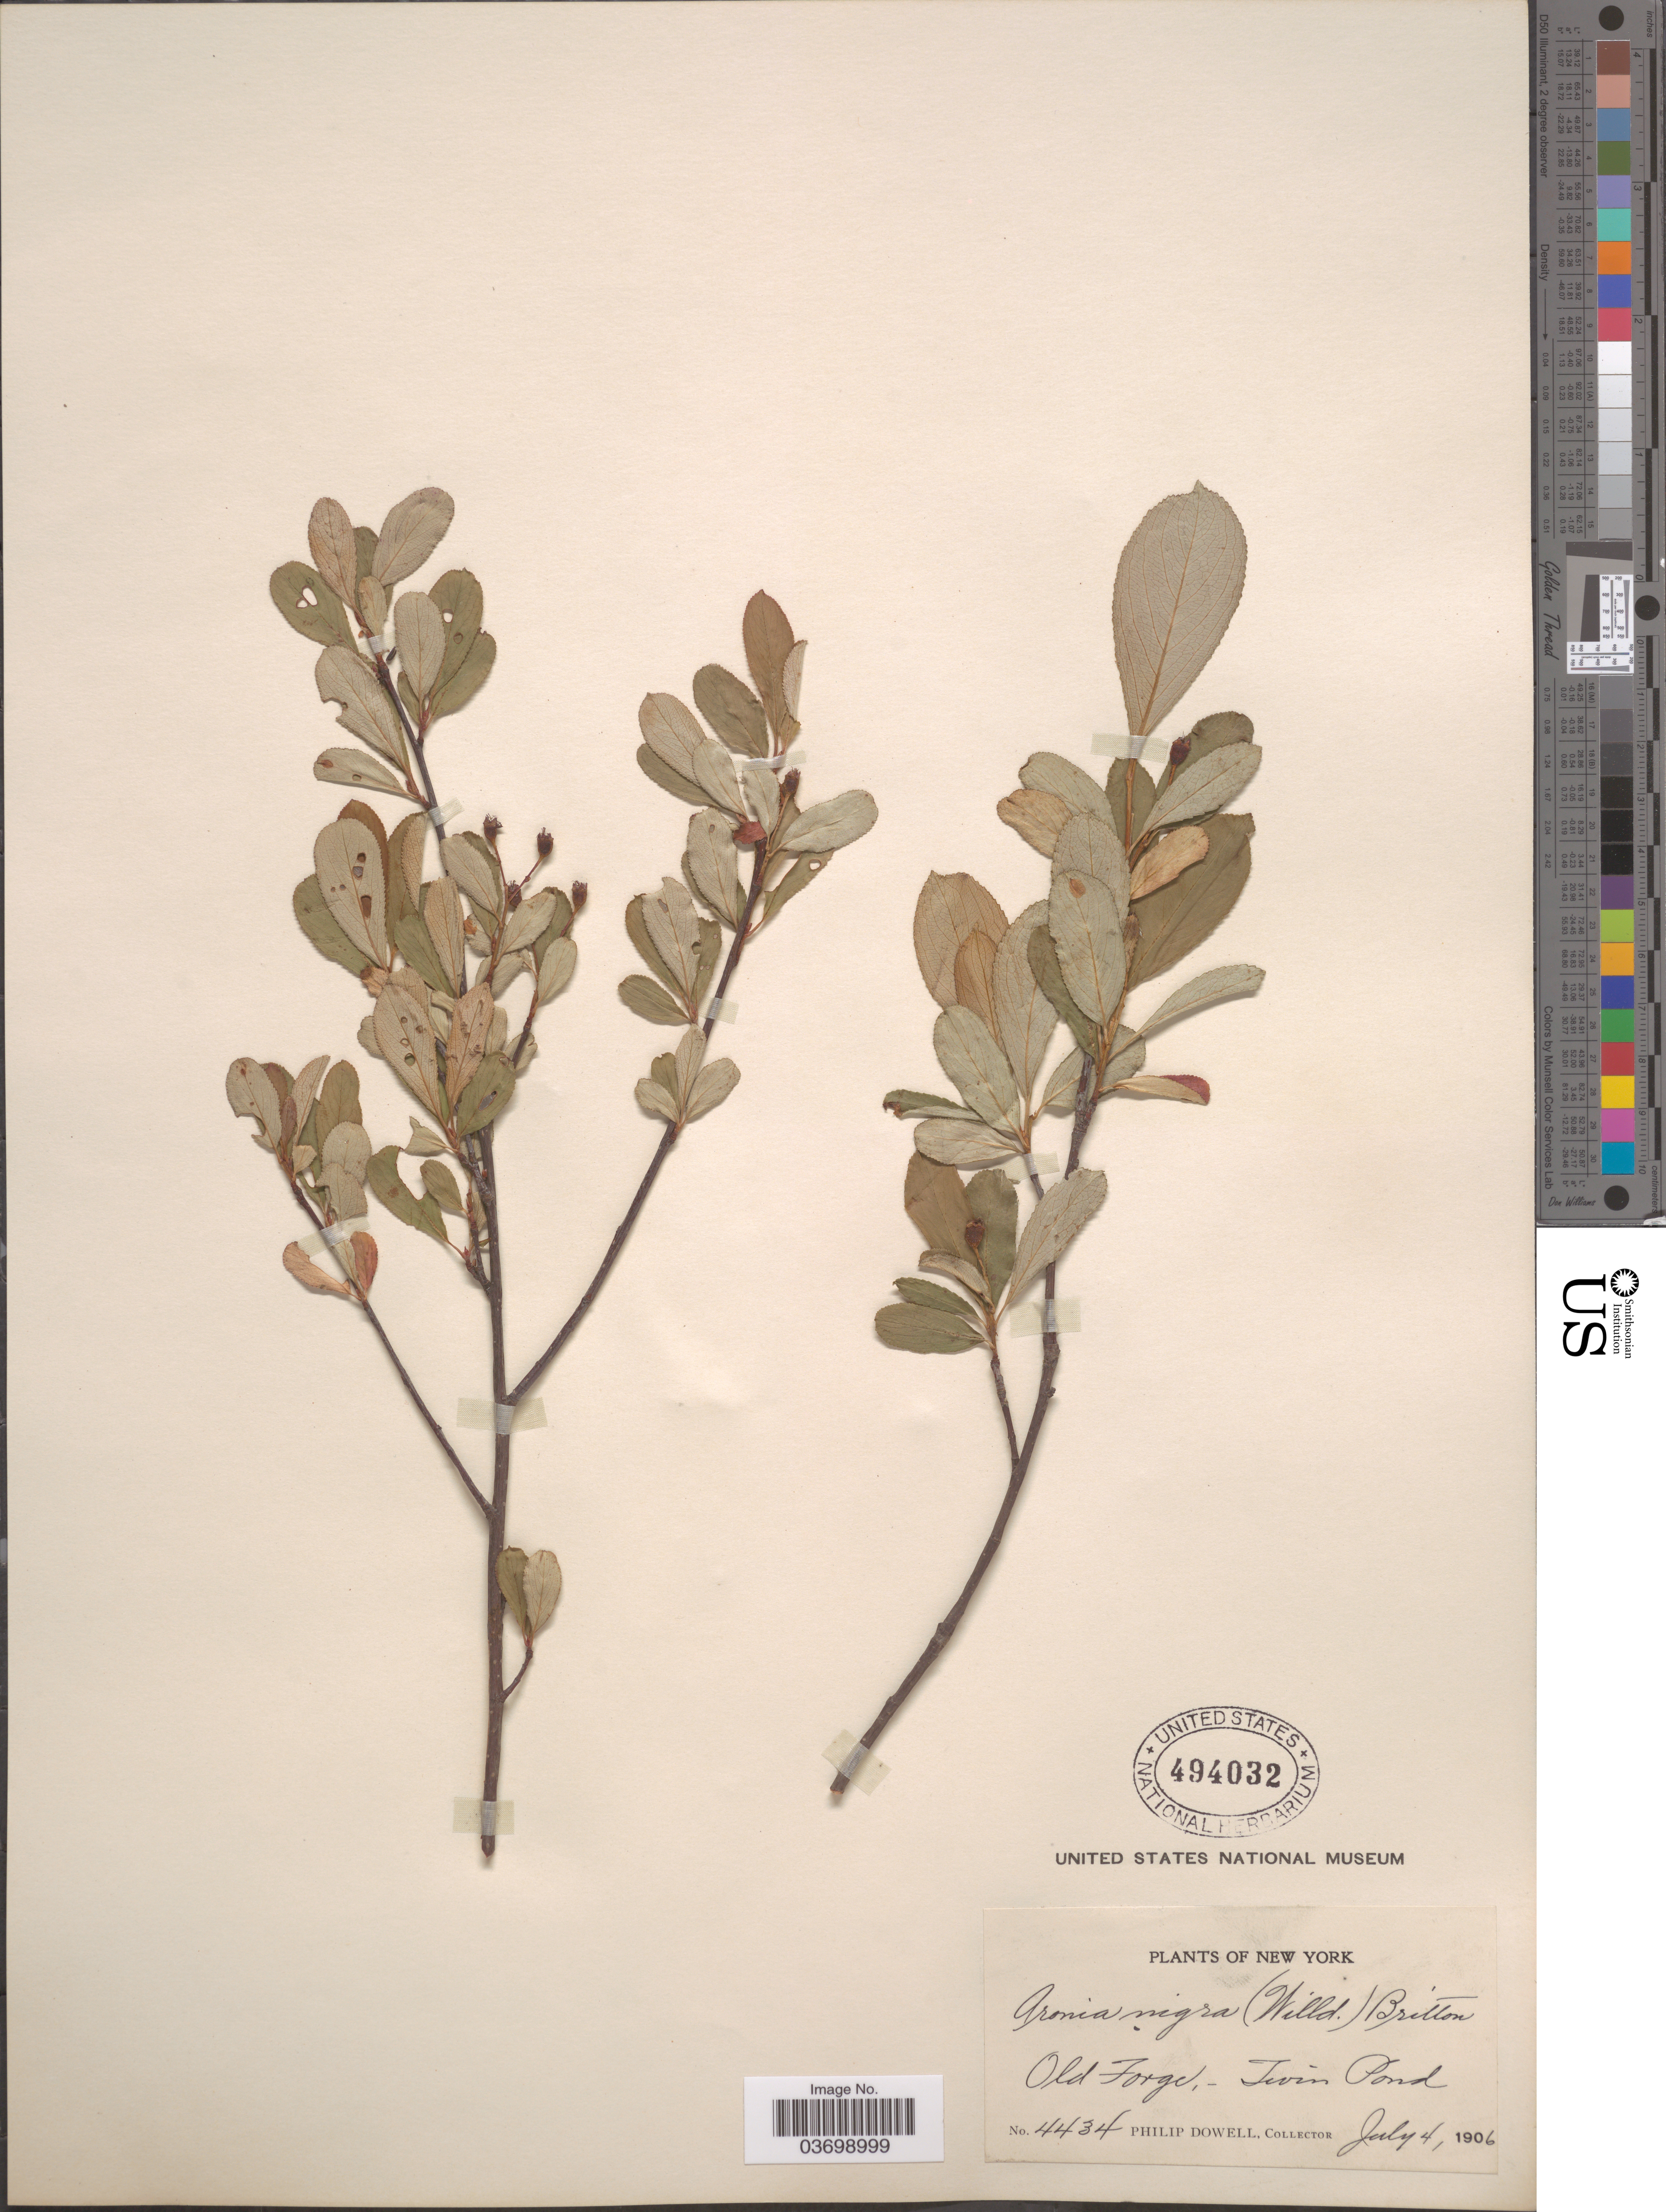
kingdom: Plantae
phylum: Tracheophyta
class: Magnoliopsida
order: Rosales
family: Rosaceae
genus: Aronia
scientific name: Aronia melanocarpa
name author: (Michx.) Elliott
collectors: P. Dowell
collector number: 4434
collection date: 1906-07-04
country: United States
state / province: New York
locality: Old Forge,- Twin Pond.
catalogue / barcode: US 494032